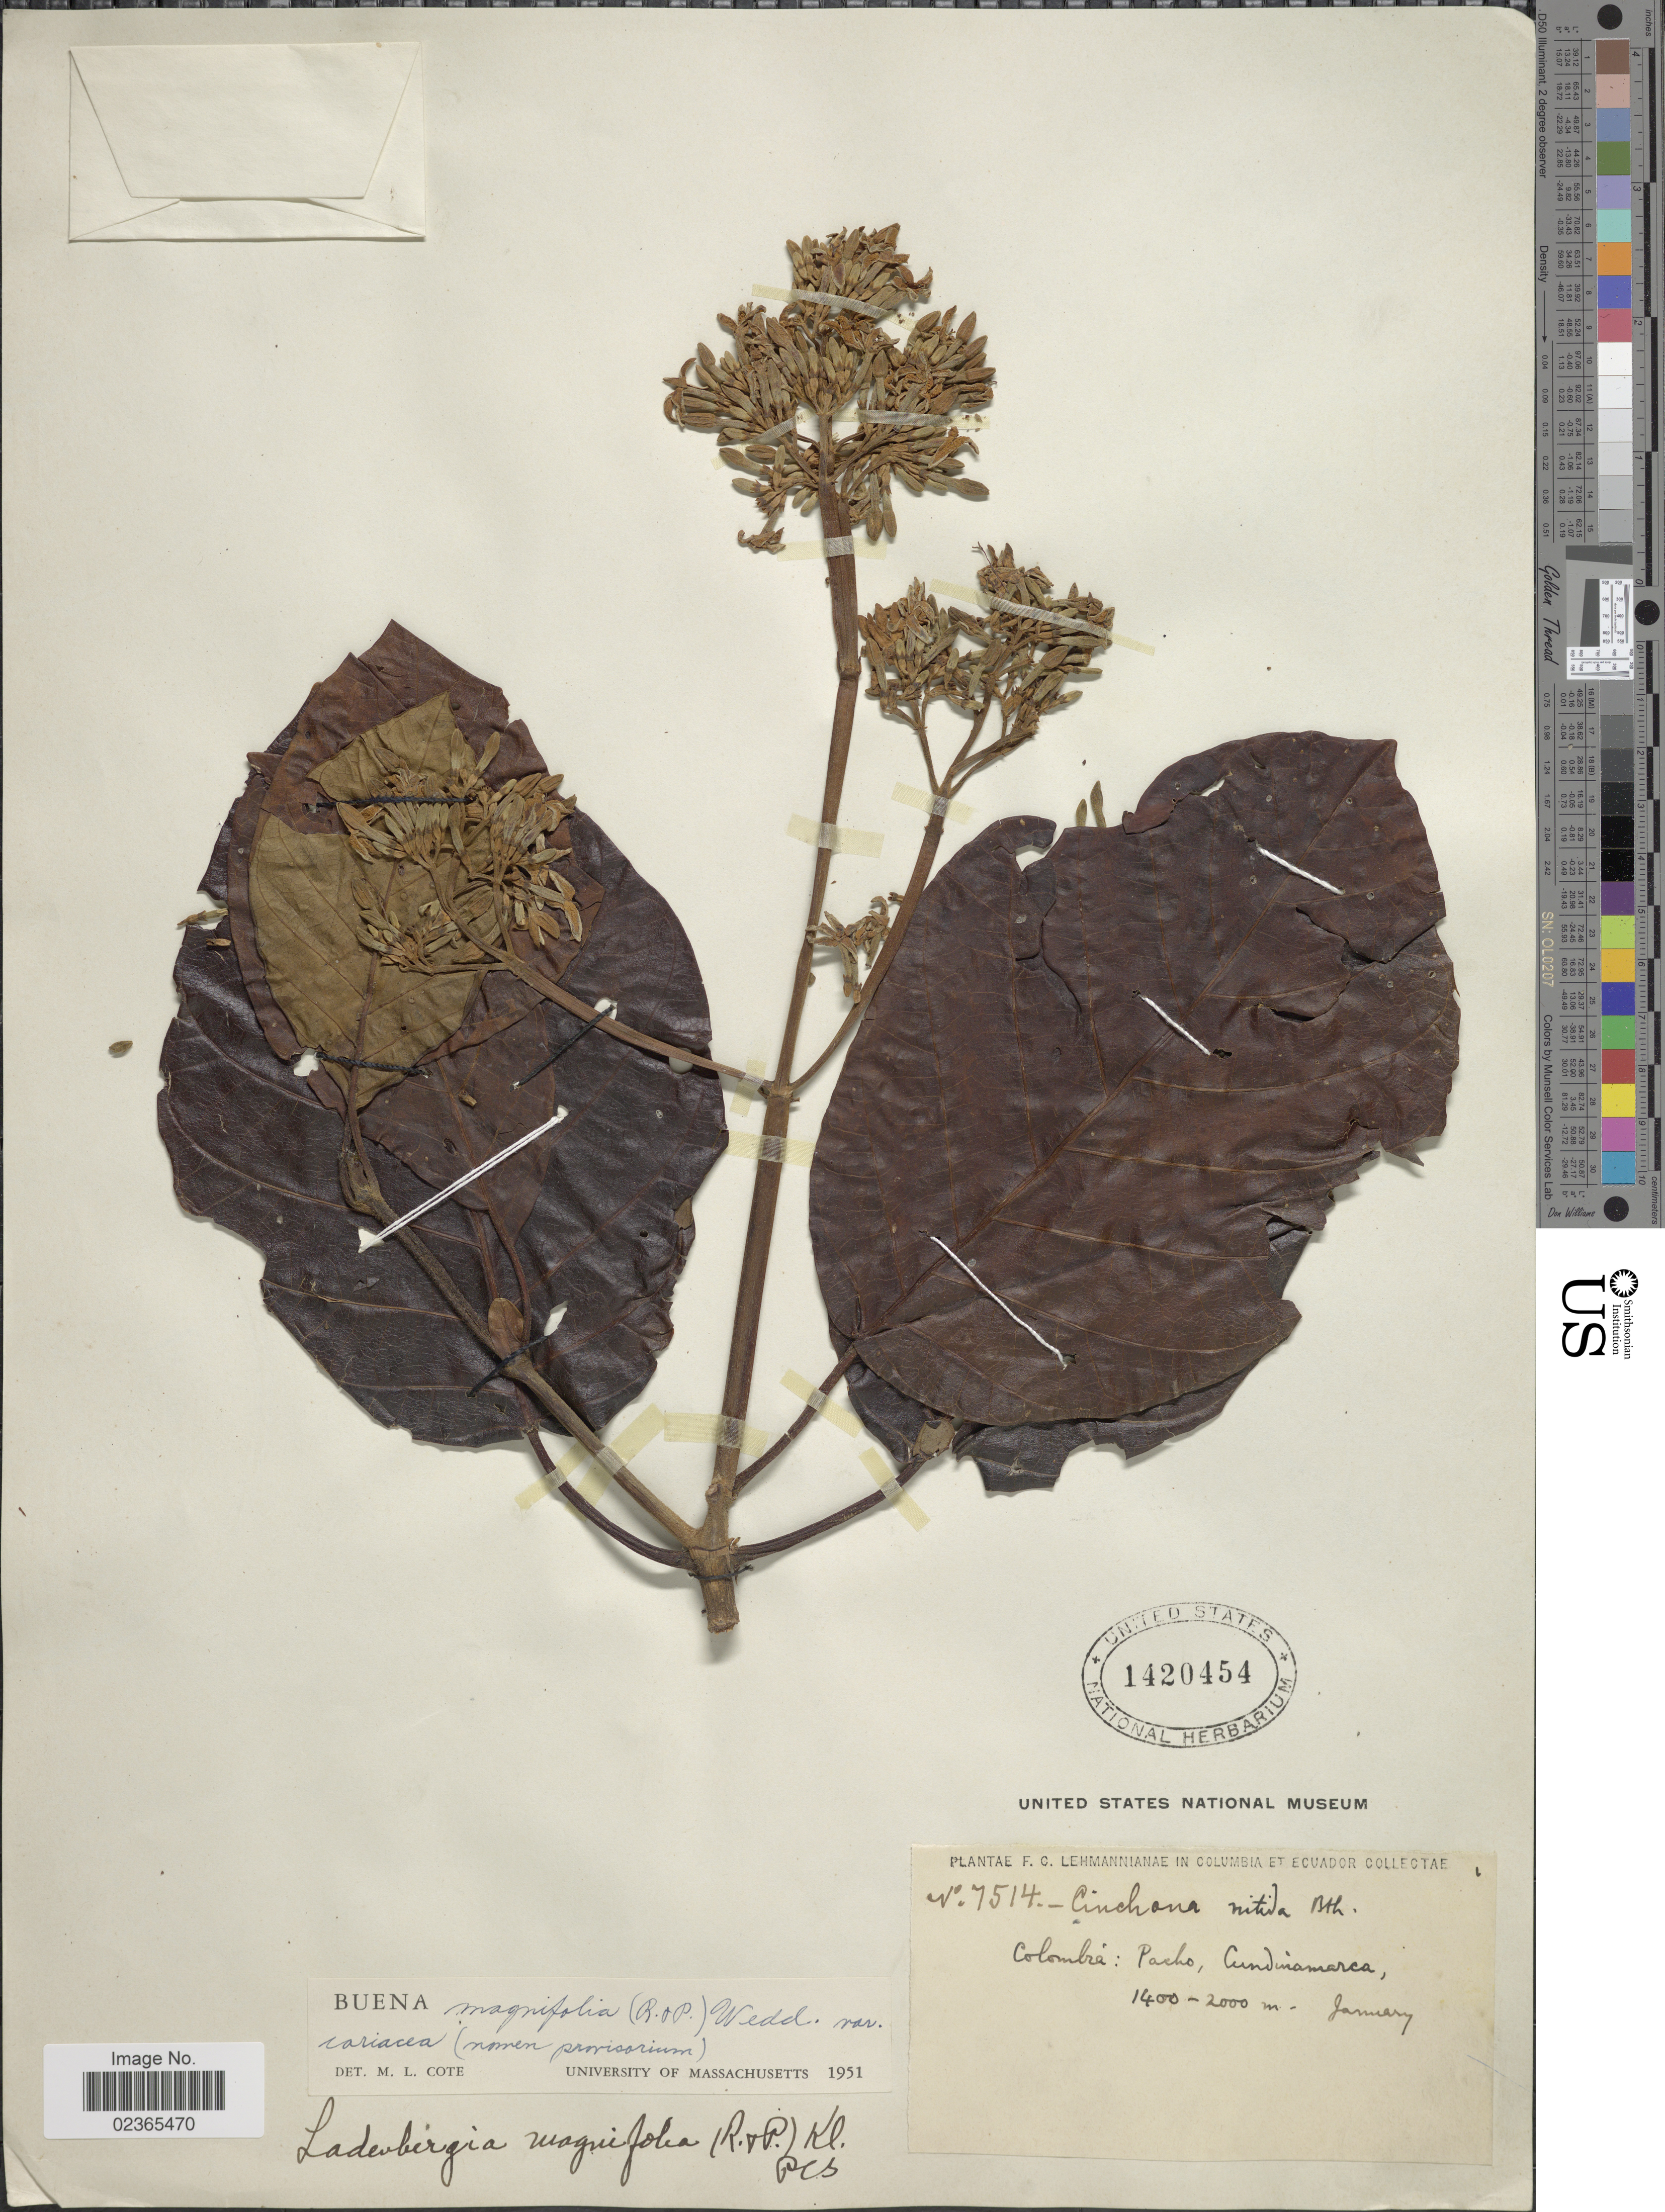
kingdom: Plantae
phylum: Tracheophyta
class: Magnoliopsida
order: Gentianales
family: Rubiaceae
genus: Ladenbergia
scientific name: Ladenbergia oblongifolia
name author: (Mutis) L. Andersson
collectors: F. C. Lehmann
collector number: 7514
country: Colombia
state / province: Cundinamarca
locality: Pacho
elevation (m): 1400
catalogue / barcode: US 1420454